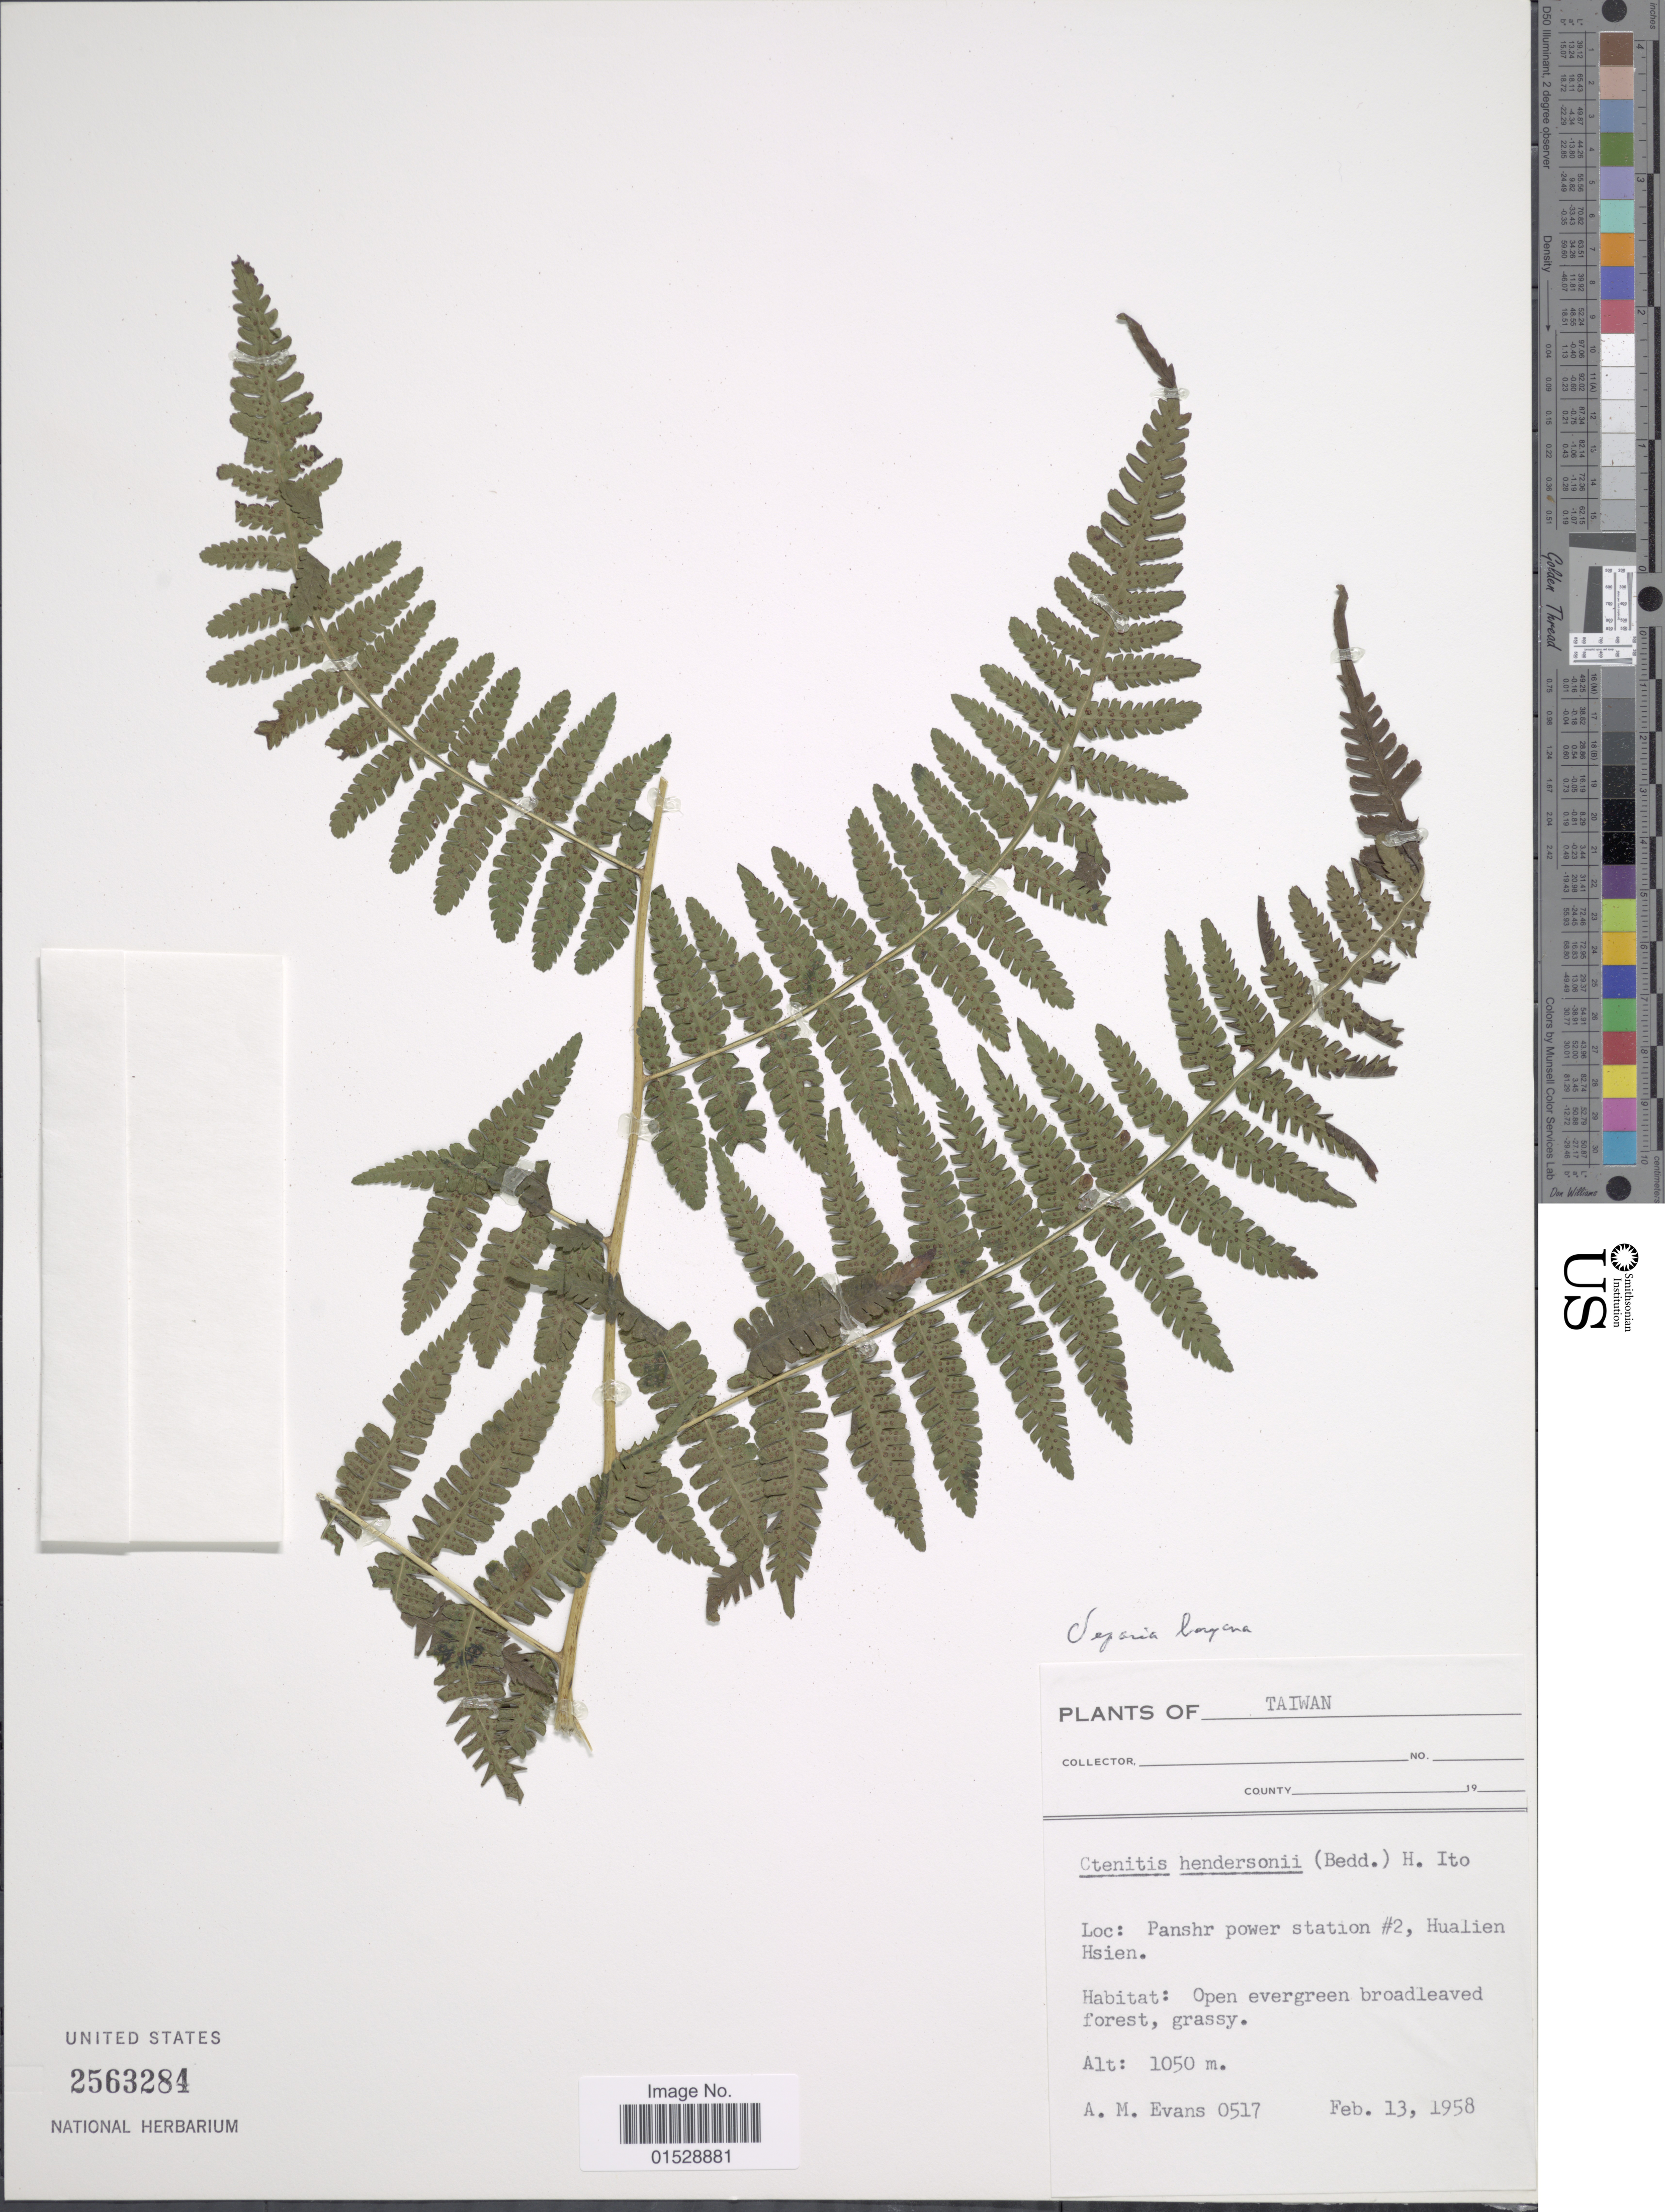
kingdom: Plantae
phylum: Tracheophyta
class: Polypodiopsida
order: Polypodiales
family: Athyriaceae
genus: Deparia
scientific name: Deparia boryana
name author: (Willd.) M. Kato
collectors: A. M. Evans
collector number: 0517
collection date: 1958-02-13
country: Taiwan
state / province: Hualien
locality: Panshr power station #2, Hualien Hsien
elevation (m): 1050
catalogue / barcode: US 2563284